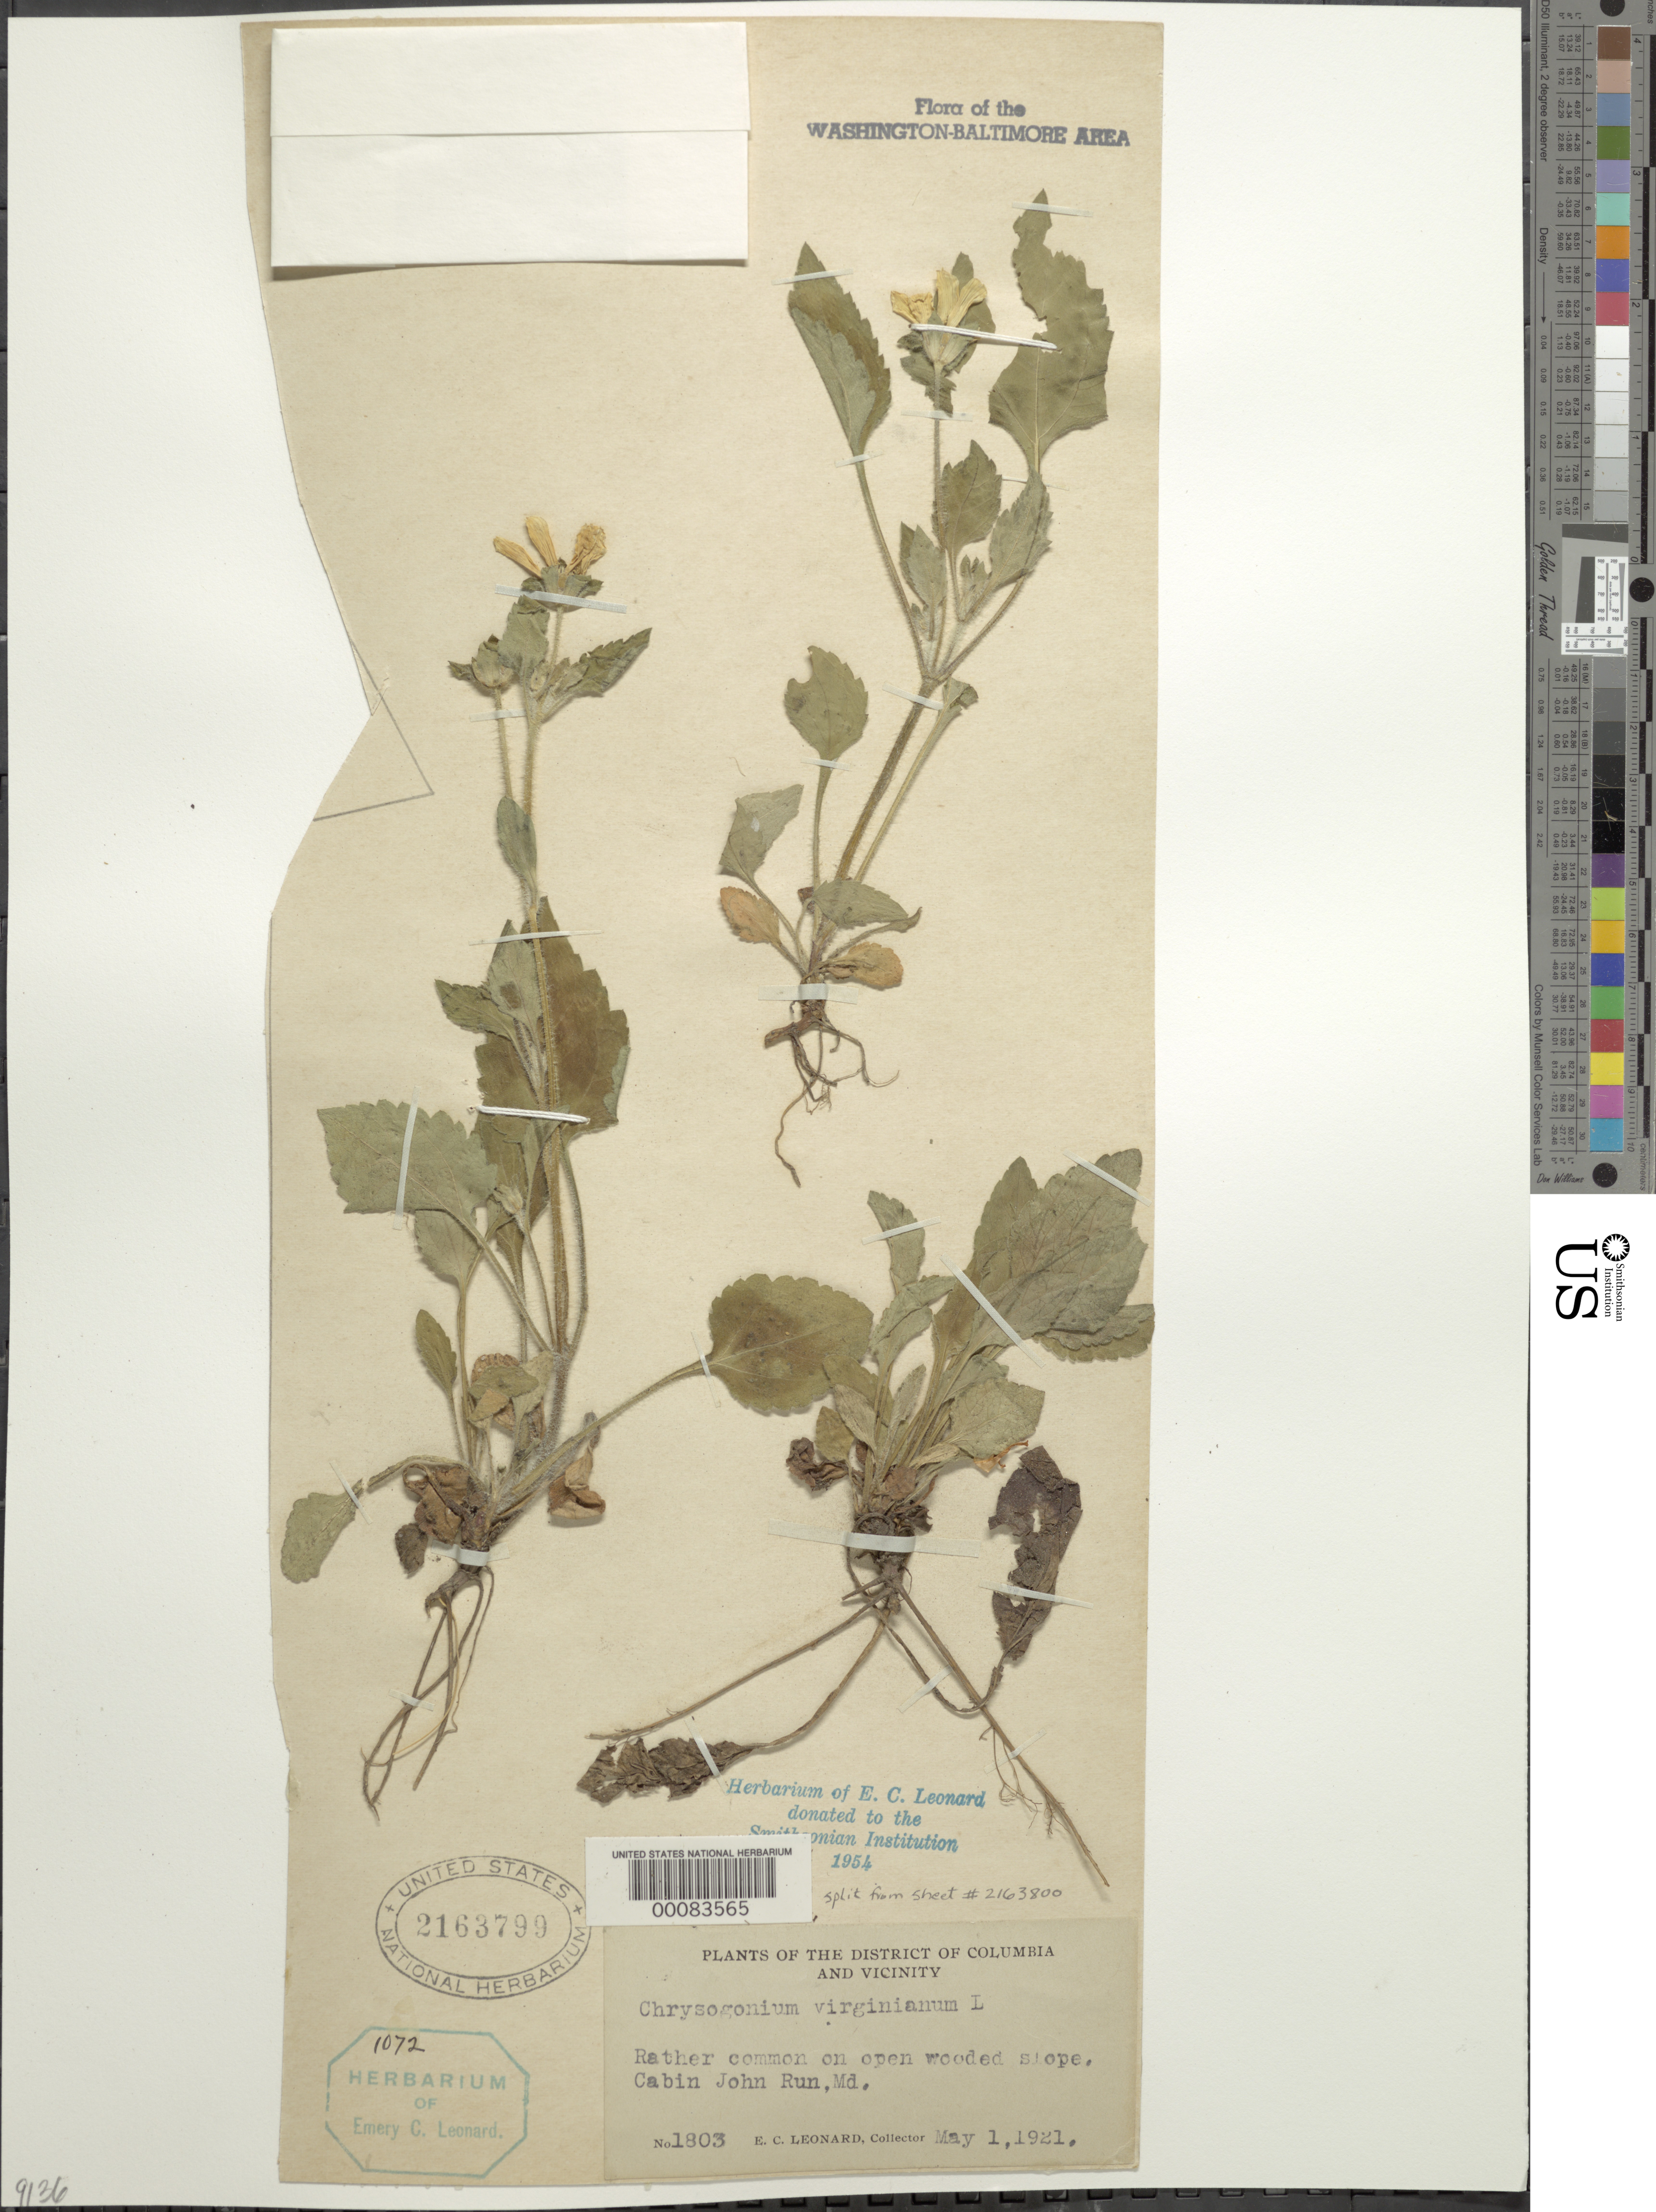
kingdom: Plantae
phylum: Tracheophyta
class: Magnoliopsida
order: Asterales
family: Asteraceae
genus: Chrysogonum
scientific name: Chrysogonum virginianum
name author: L.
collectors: E. C. Leonard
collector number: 1803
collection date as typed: -1 May 1921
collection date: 1921-05-01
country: United States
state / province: Maryland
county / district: Montgomery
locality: Cabin John Run C. & O. Canal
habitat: Open wooded slope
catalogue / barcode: US 2163799